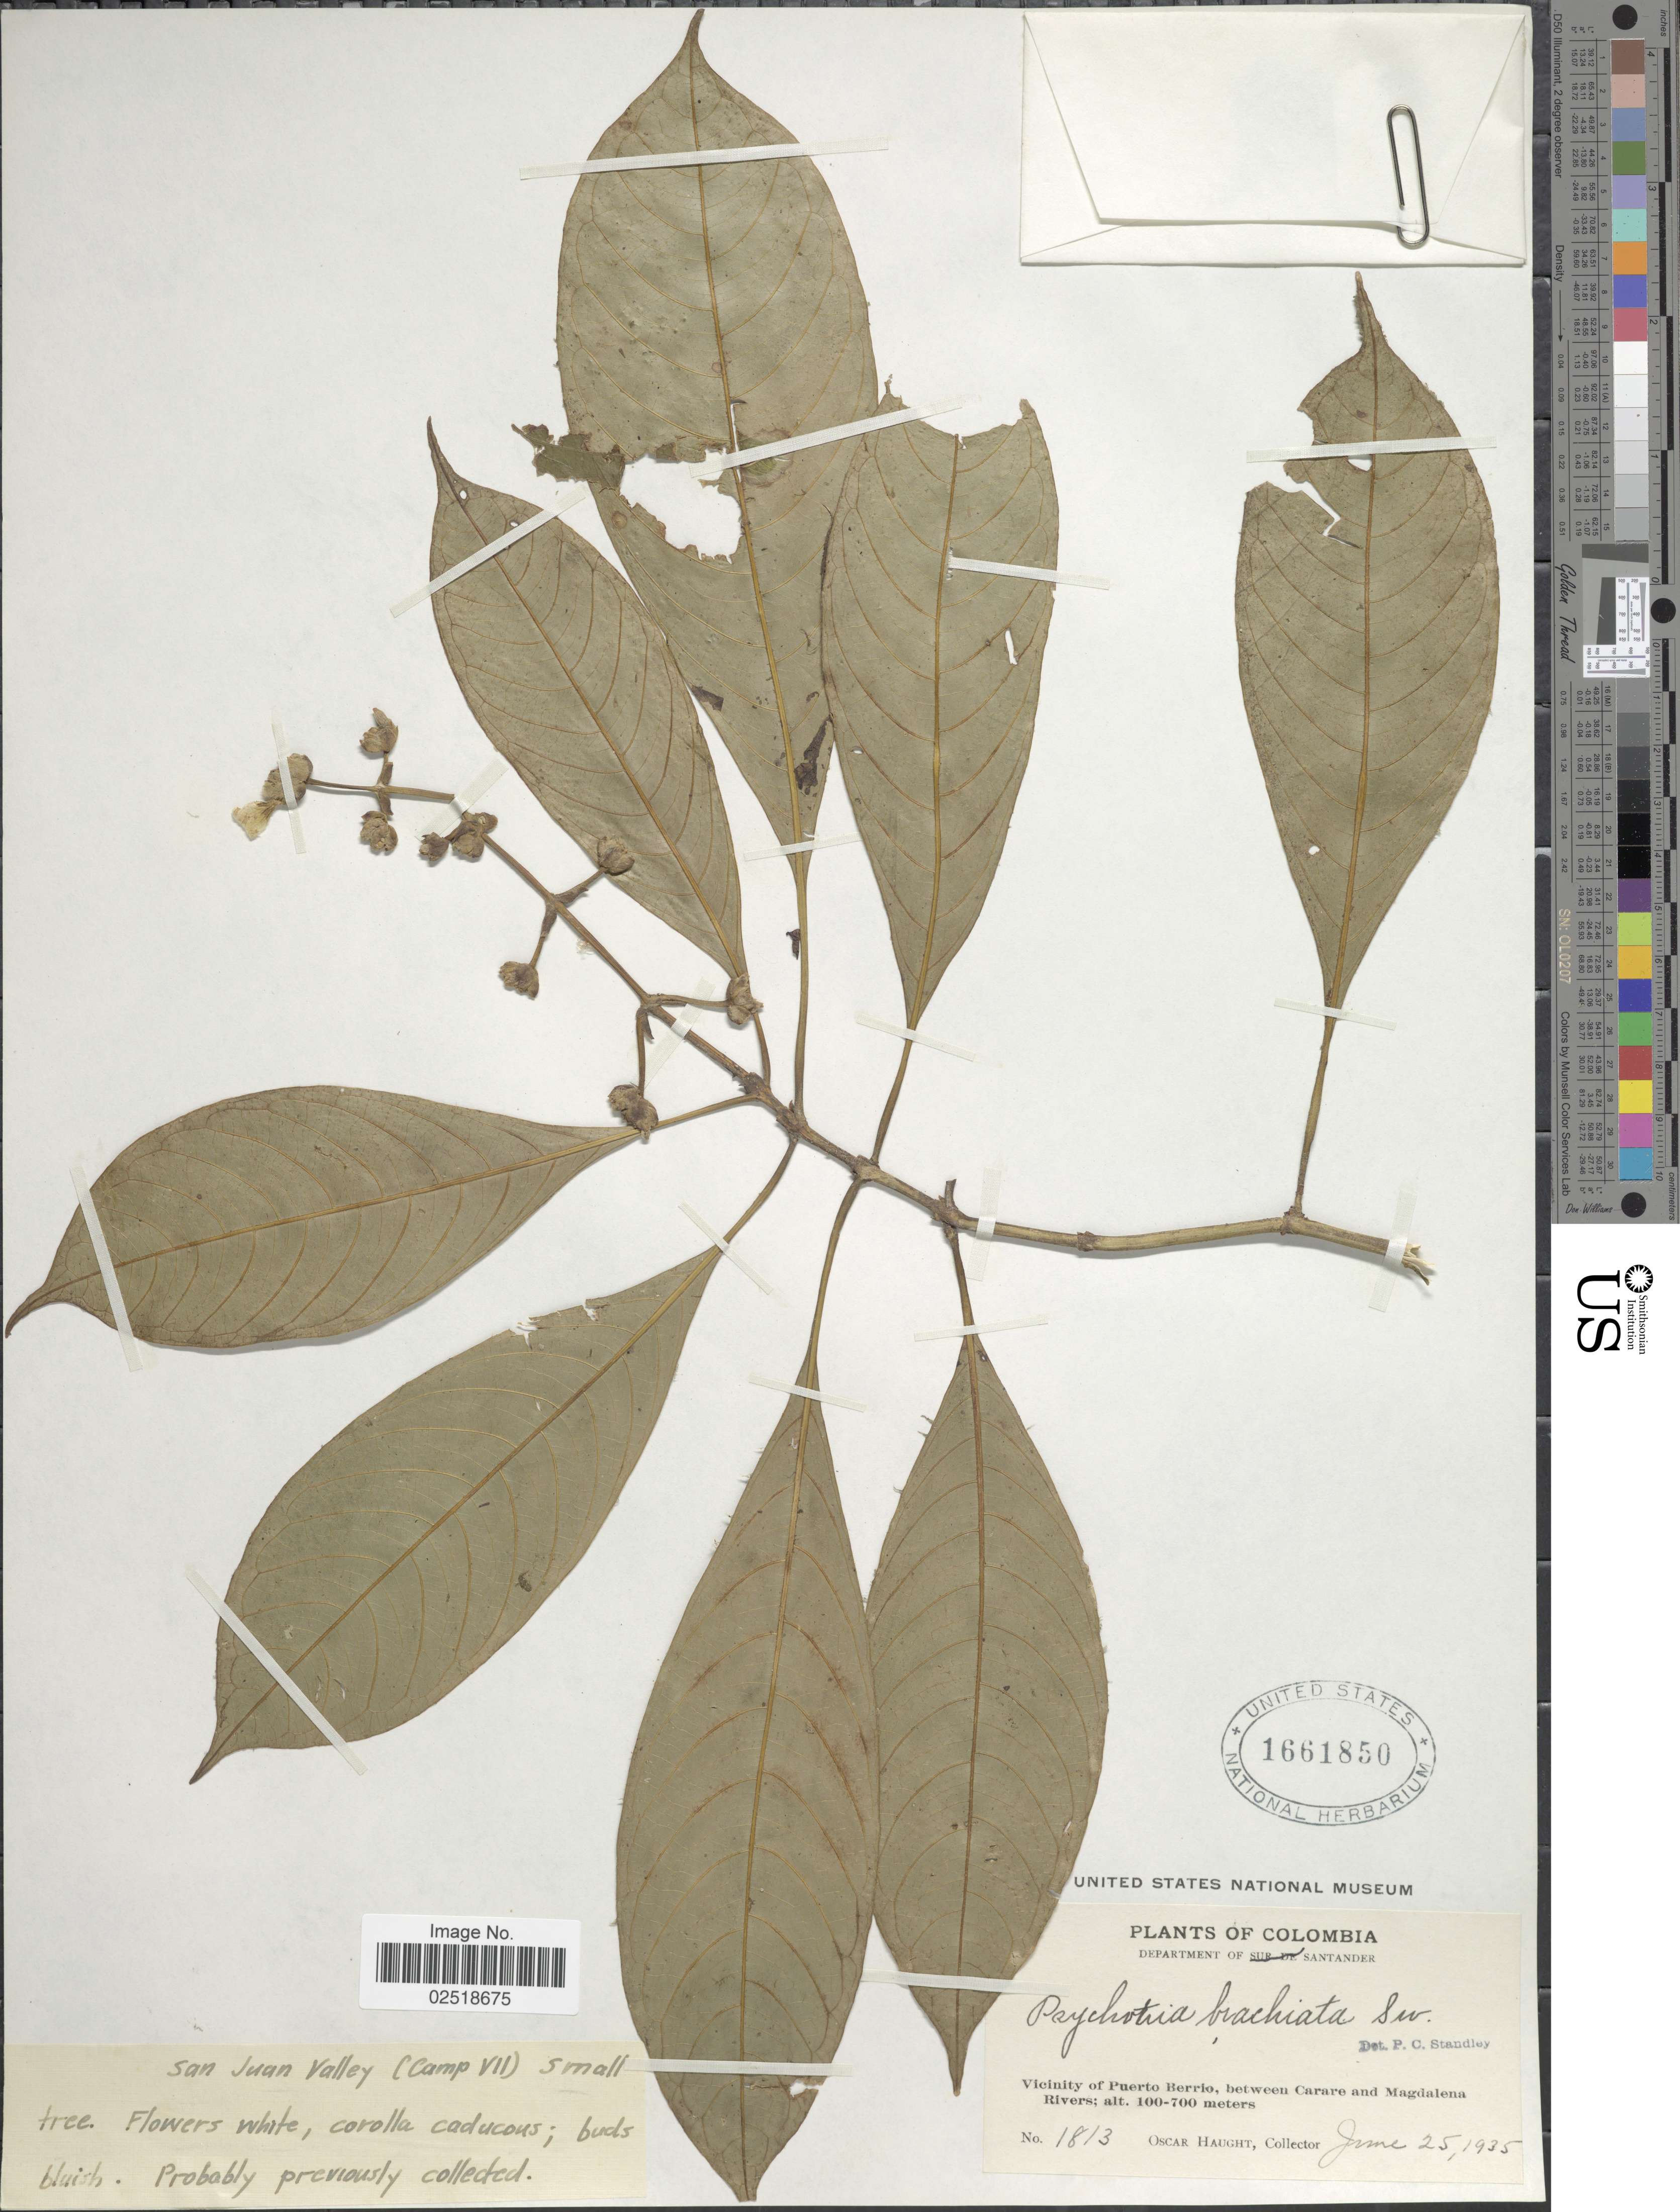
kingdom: Plantae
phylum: Tracheophyta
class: Magnoliopsida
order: Gentianales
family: Rubiaceae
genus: Psychotria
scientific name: Psychotria caerulea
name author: Ruiz & Pav.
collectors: O. Haught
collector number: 1813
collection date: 1935-06-25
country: Colombia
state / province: Santander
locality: Department of Santander, Vicinity of Puerto Berrio, between Carare and Magdalena Rivers. San Juan Valley (Camp VII)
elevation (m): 100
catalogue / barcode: US 1661850